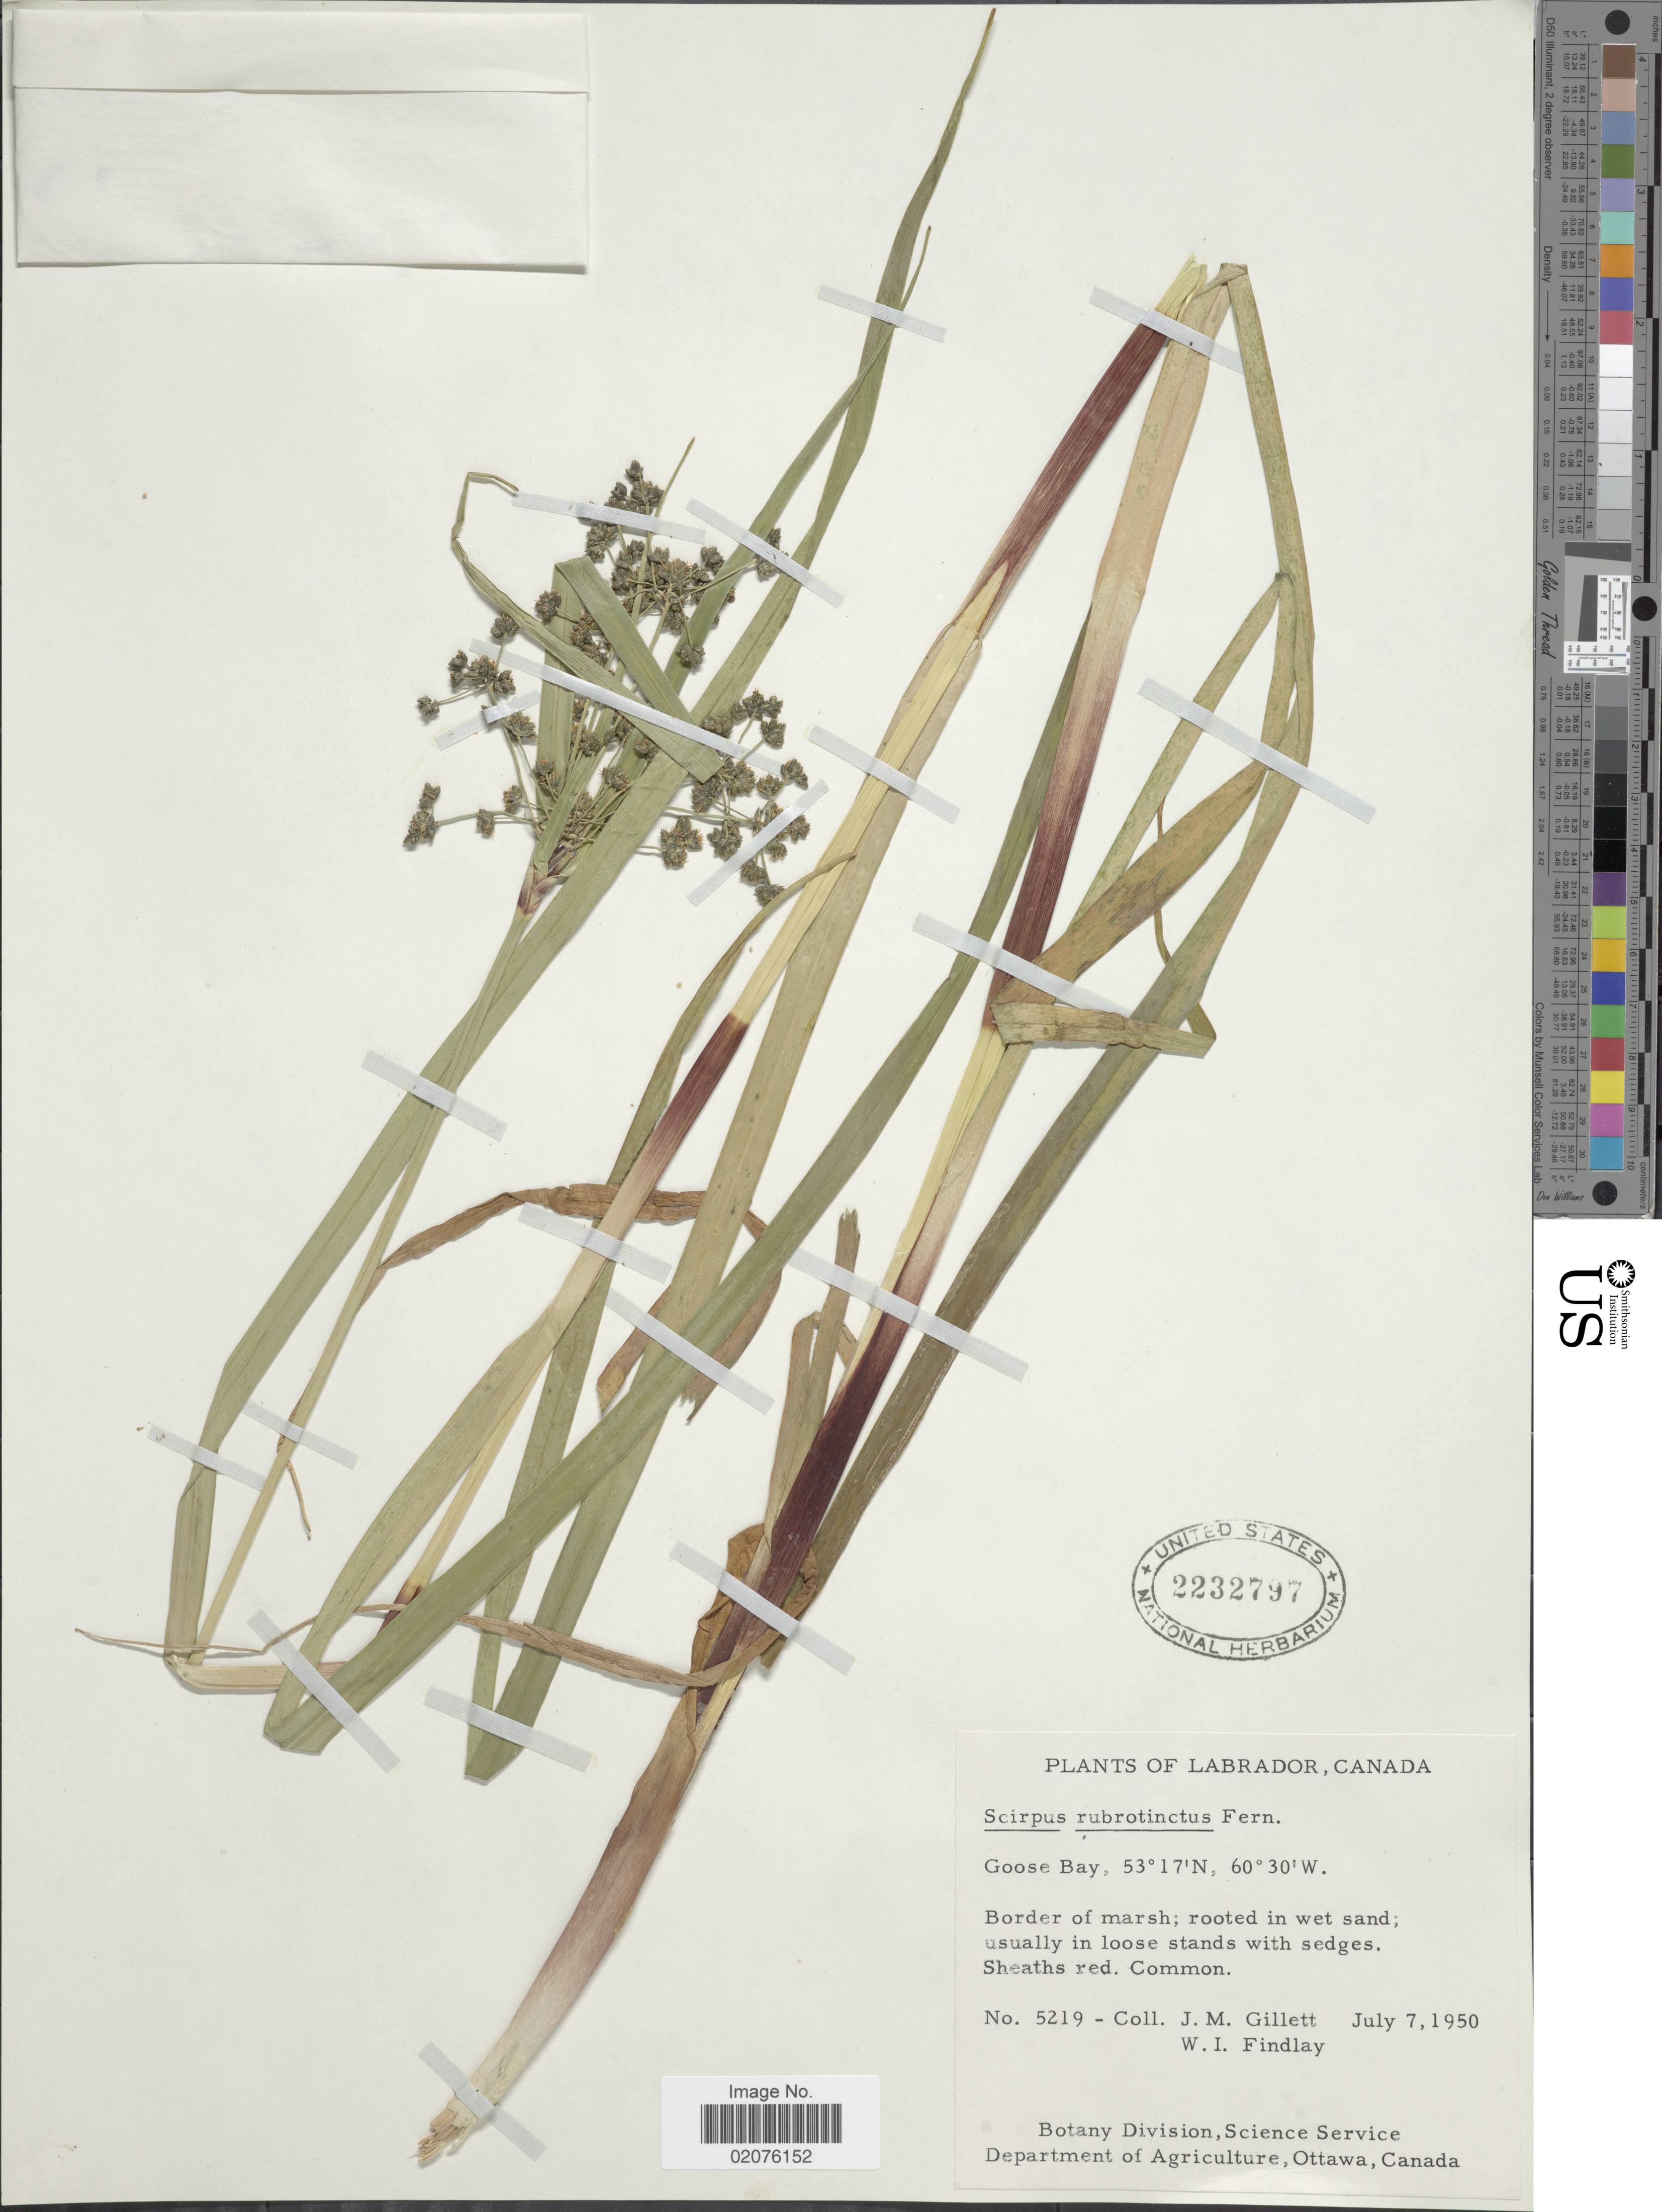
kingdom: Plantae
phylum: Tracheophyta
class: Liliopsida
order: Poales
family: Cyperaceae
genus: Scirpus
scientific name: Scirpus microcarpus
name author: J. Presl & C. Presl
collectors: J. M. Gillett & W. Findlay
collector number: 5219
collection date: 1950-07-07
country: Canada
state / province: Newfoundland and Labrador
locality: Labrador, Goose Bay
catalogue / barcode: US 2232797